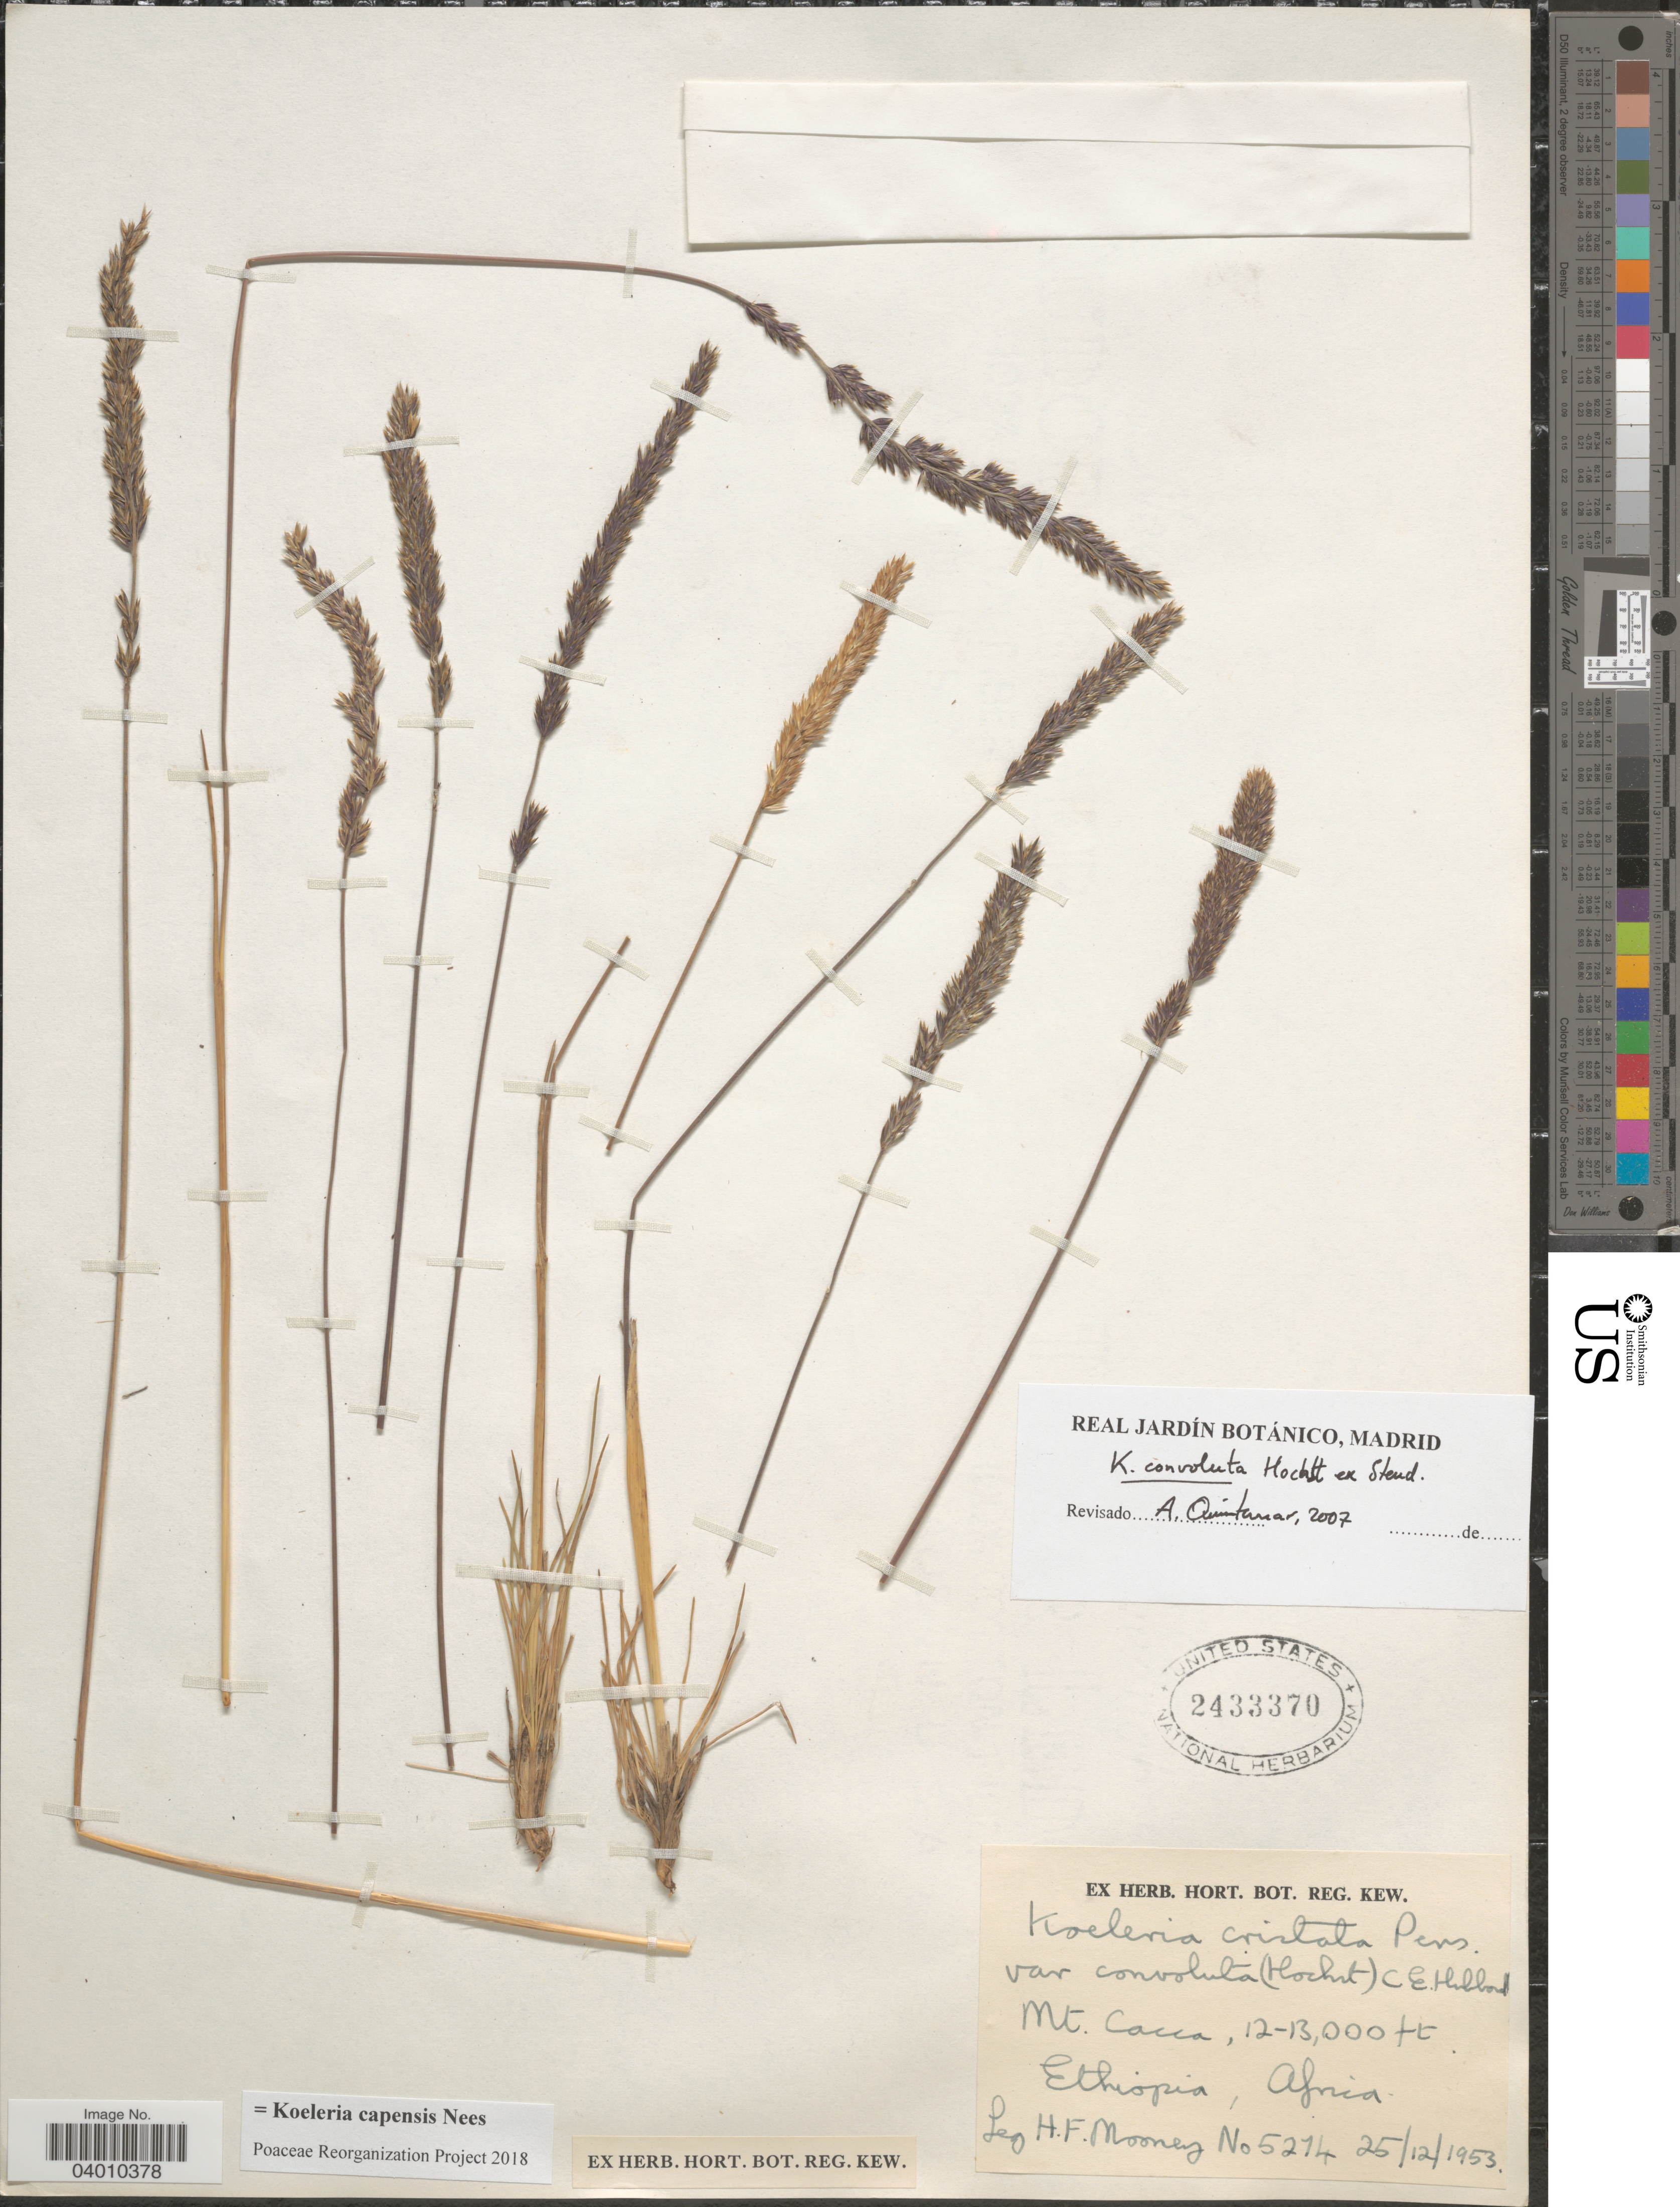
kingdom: Plantae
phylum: Tracheophyta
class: Liliopsida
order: Poales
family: Poaceae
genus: Koeleria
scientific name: Koeleria capensis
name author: (Steud.) Nees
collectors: H. Mooney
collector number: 5274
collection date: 1953-12-25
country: Ethiopia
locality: Mt. Cacca.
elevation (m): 3658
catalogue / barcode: US 2433370